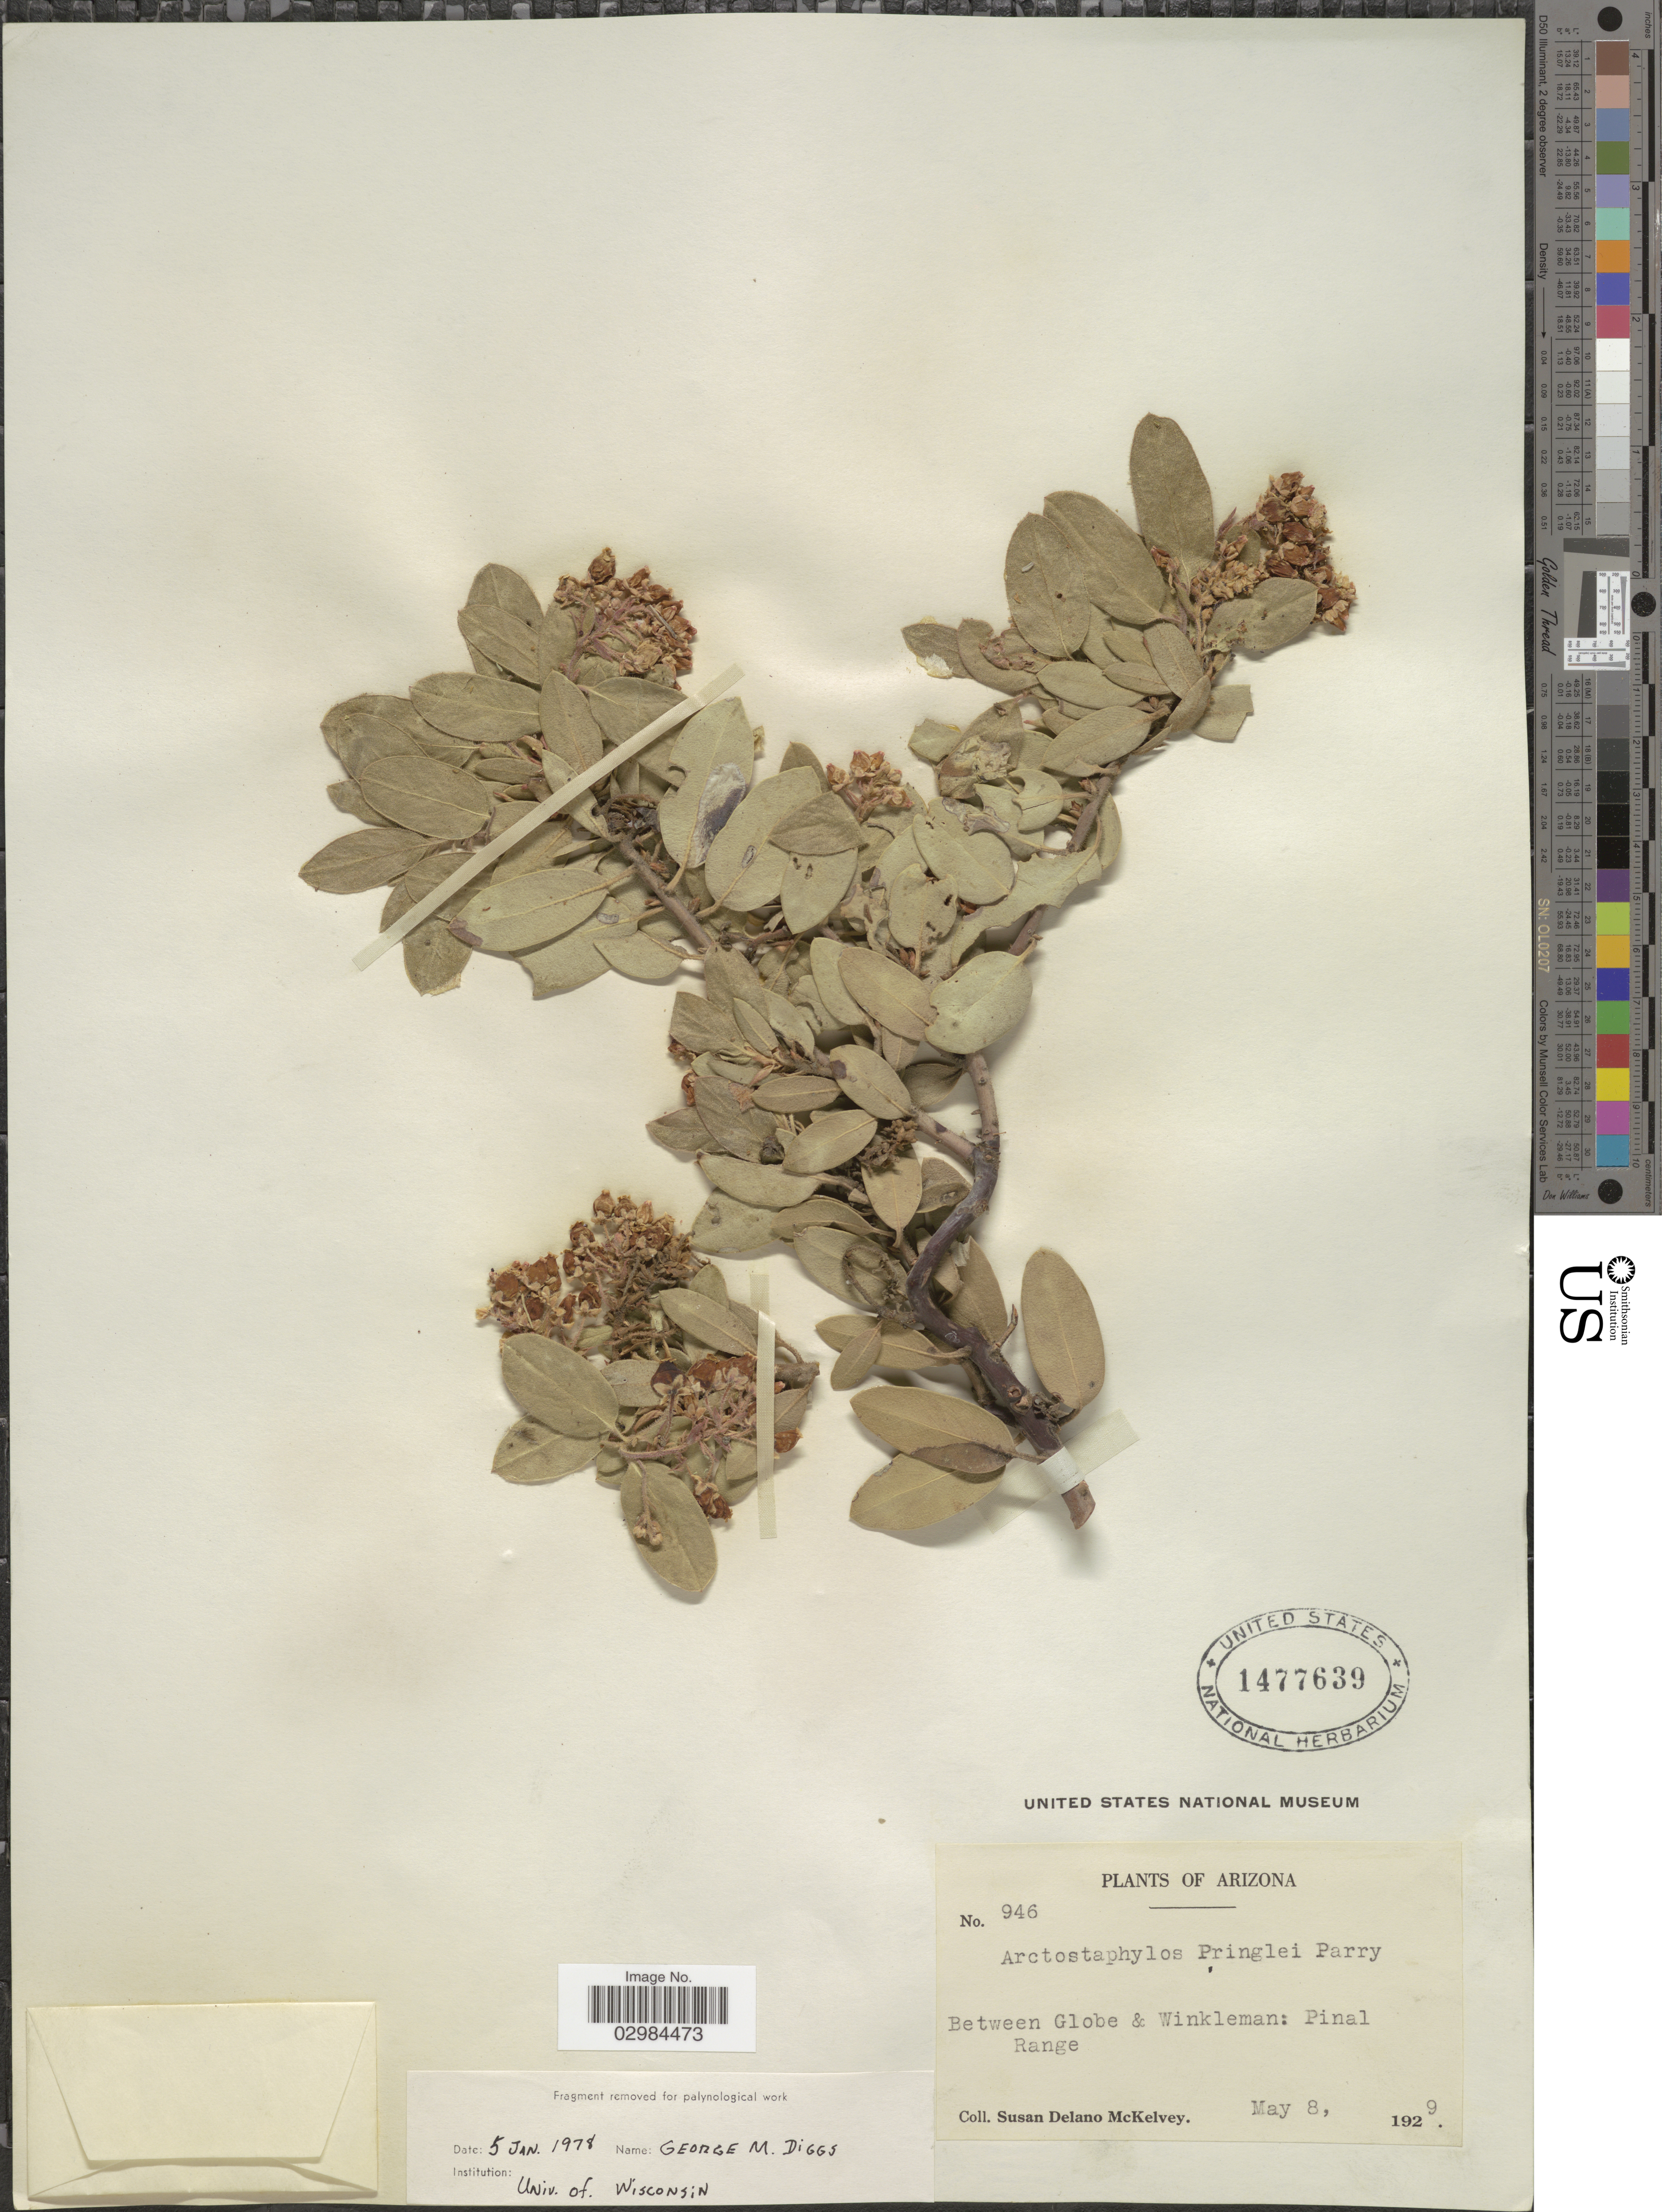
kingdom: Plantae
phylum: Tracheophyta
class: Magnoliopsida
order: Ericales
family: Ericaceae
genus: Arctostaphylos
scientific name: Arctostaphylos pringlei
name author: Parry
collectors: S. A. McKelvey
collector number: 946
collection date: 1929-05-08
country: United States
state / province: Arizona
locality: Between Globe & Winkleman: Pinal Range.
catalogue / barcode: US 1477639